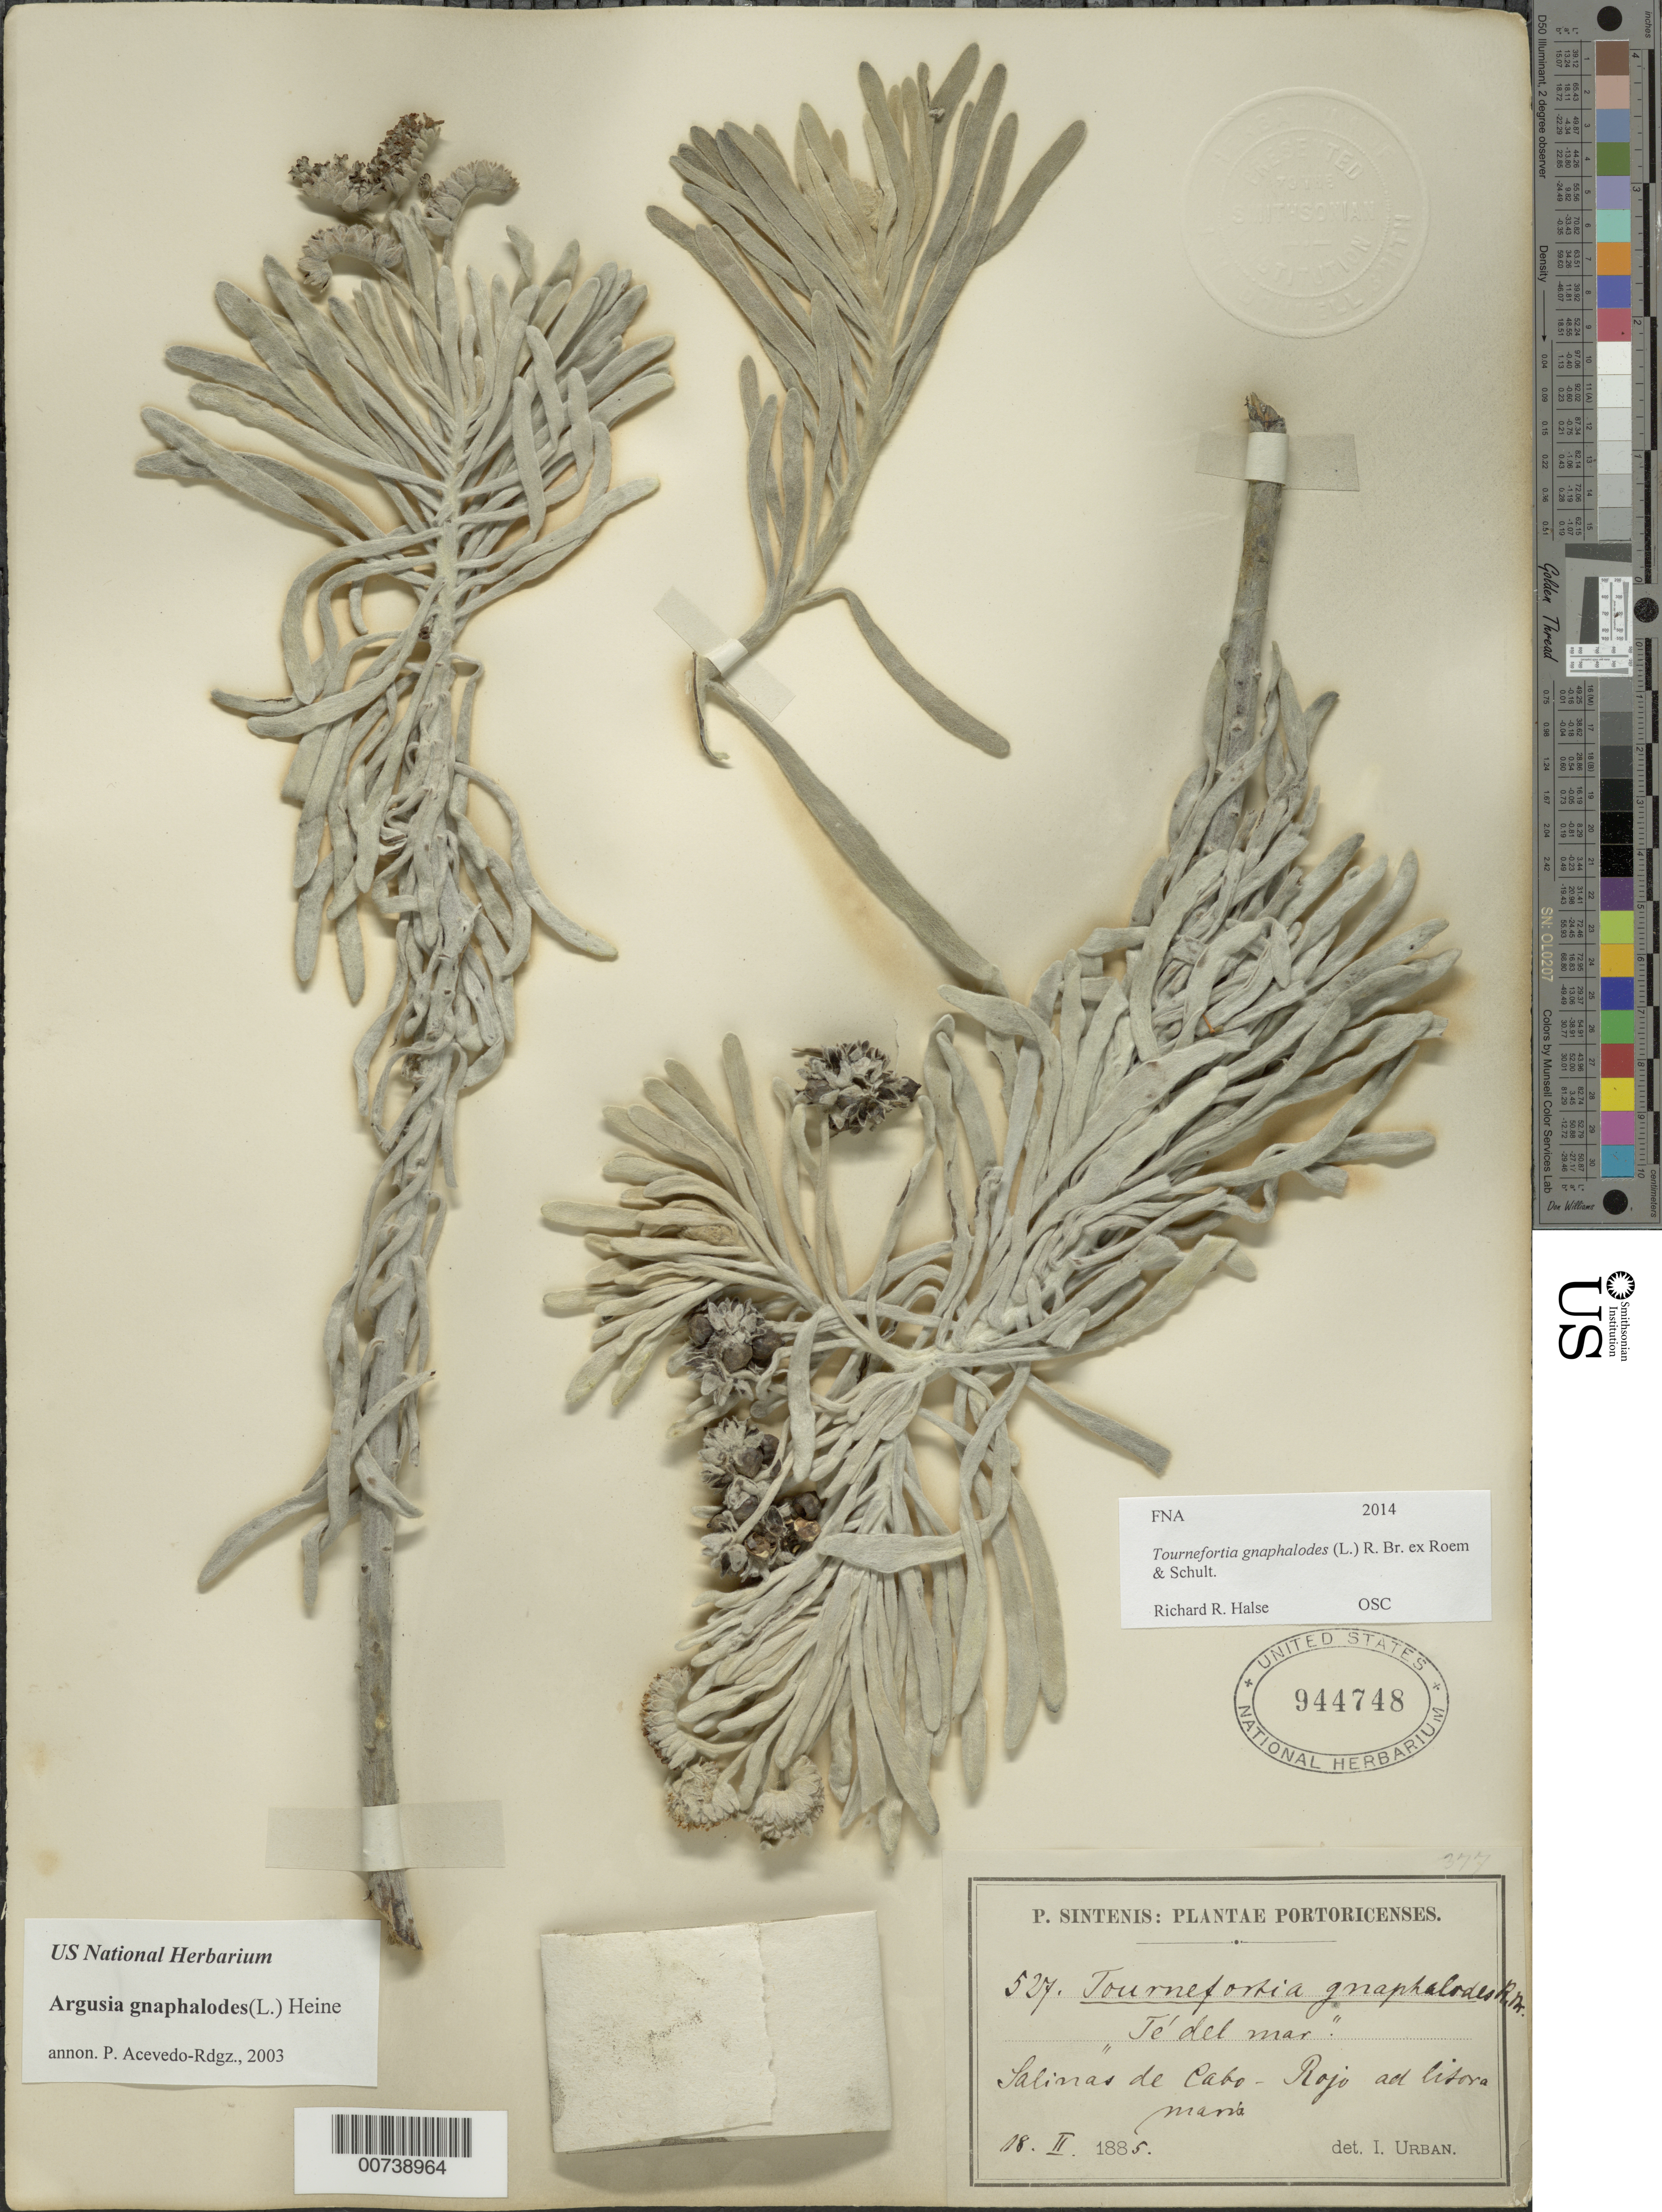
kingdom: Plantae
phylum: Tracheophyta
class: Magnoliopsida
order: Boraginales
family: Heliotropiaceae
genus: Tournefortia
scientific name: Tournefortia gnaphalodes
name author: (L.) R. Br. ex Roem. & Schult.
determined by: Halse, R. R.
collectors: P. Sintenis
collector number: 527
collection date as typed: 18 Feb 1885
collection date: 1885-02-18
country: Puerto Rico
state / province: Cabo Rojo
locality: Salinas de Cabo Rojo ad litora maris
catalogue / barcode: US 944748